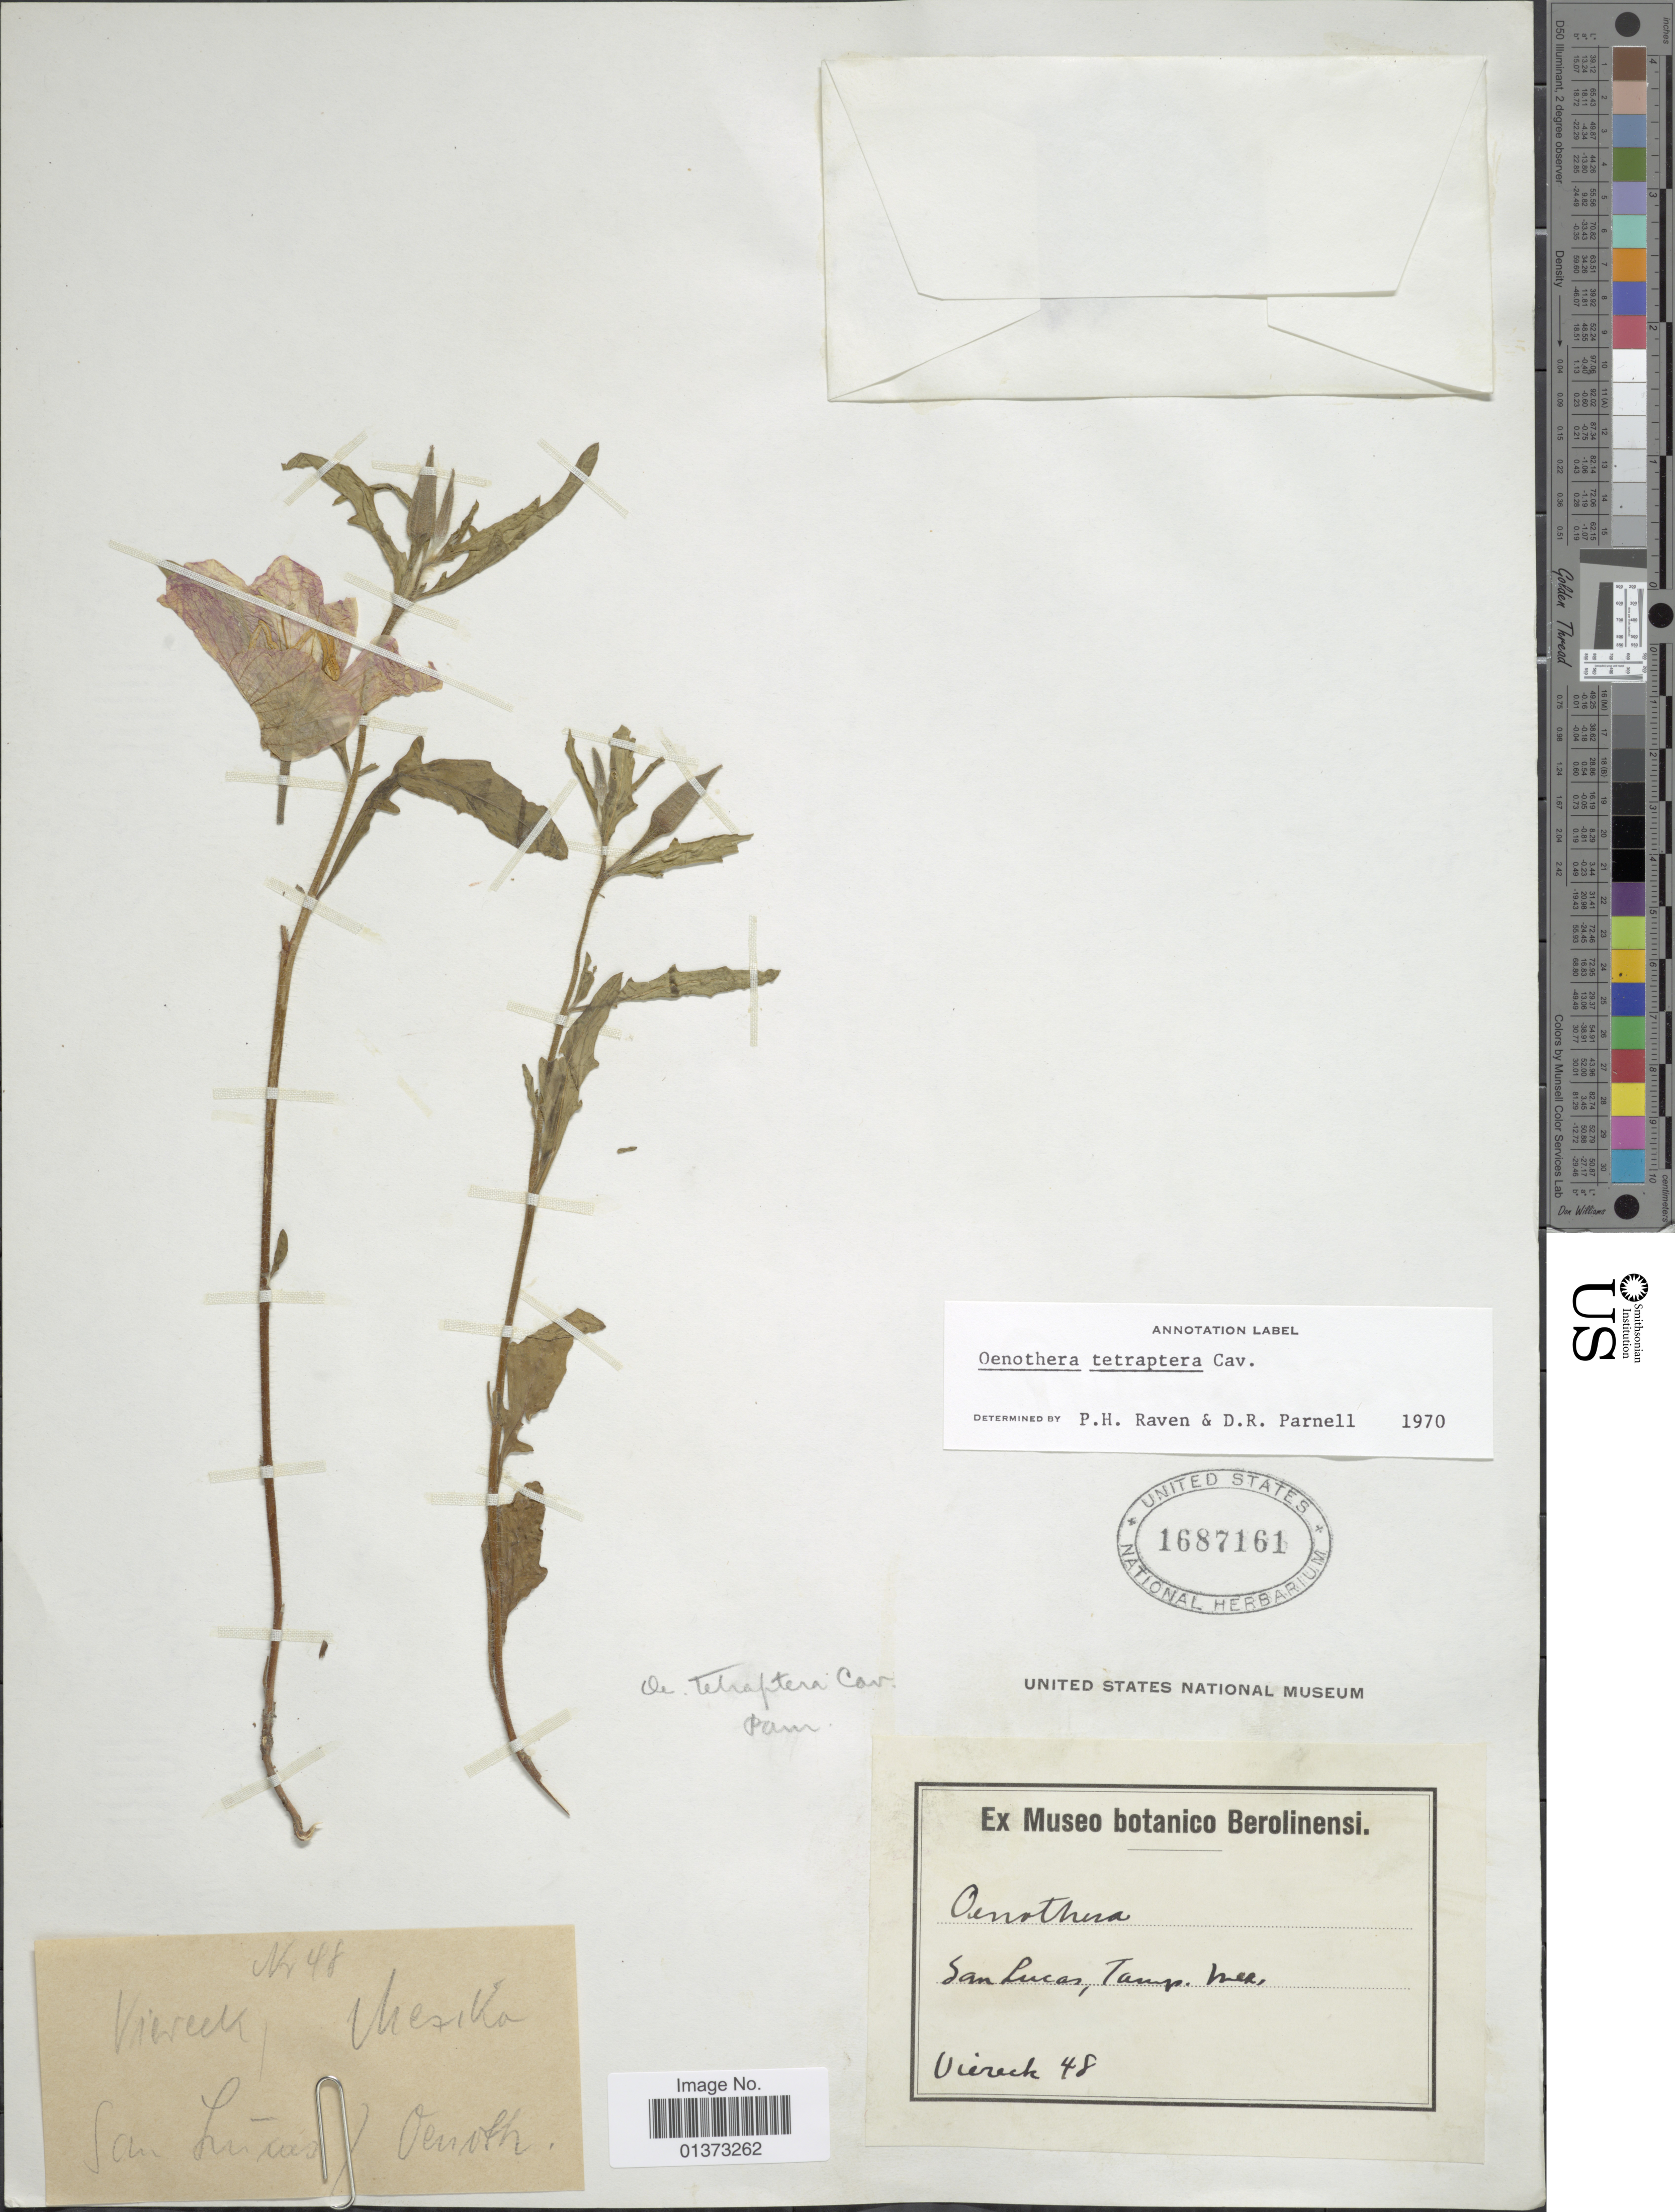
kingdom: Plantae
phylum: Tracheophyta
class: Magnoliopsida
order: Myrtales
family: Onagraceae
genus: Oenothera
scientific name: Oenothera tetraptera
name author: Cav.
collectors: -. Viereck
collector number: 48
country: Mexico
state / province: Tamaulipas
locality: San Lucas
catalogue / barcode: US 1687161